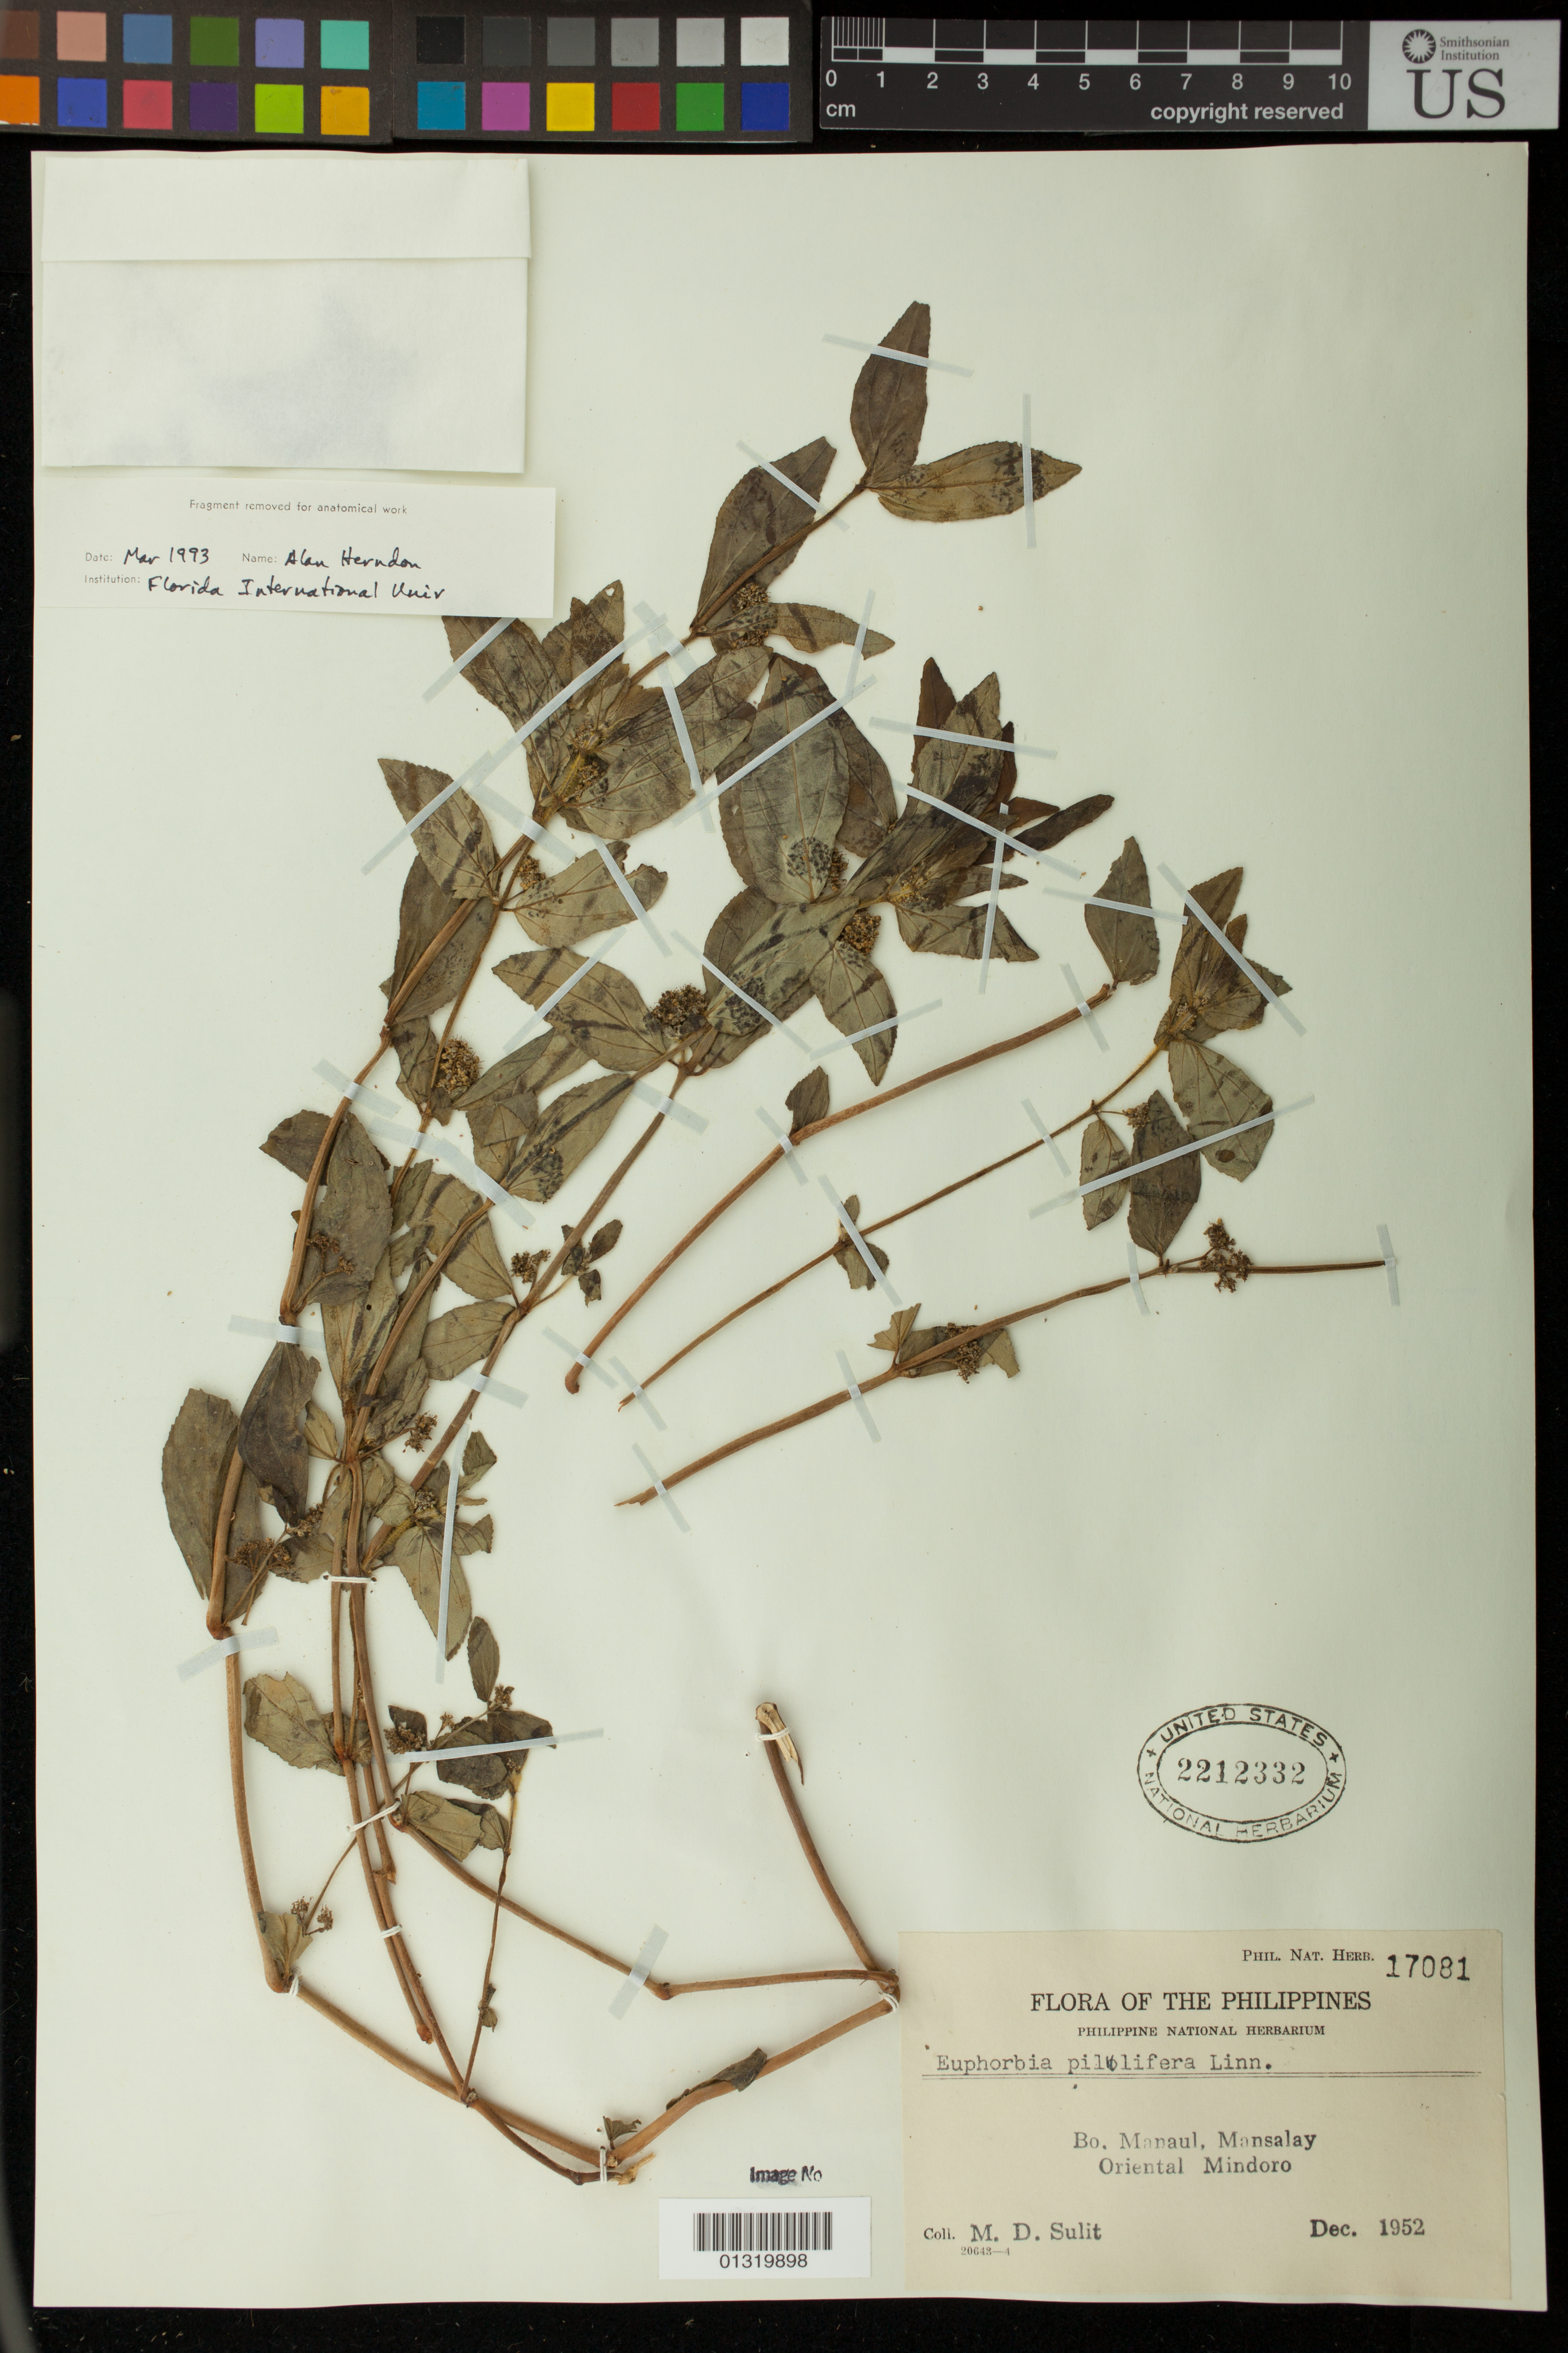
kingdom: Plantae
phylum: Tracheophyta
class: Magnoliopsida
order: Malpighiales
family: Euphorbiaceae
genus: Euphorbia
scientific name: Euphorbia hirta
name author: L.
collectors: M. Sulit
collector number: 17081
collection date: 1952-12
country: Philippines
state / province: Mimaropa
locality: Bo. Manaul, Mansalay; Oriental Mindoro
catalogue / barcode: US 2212332